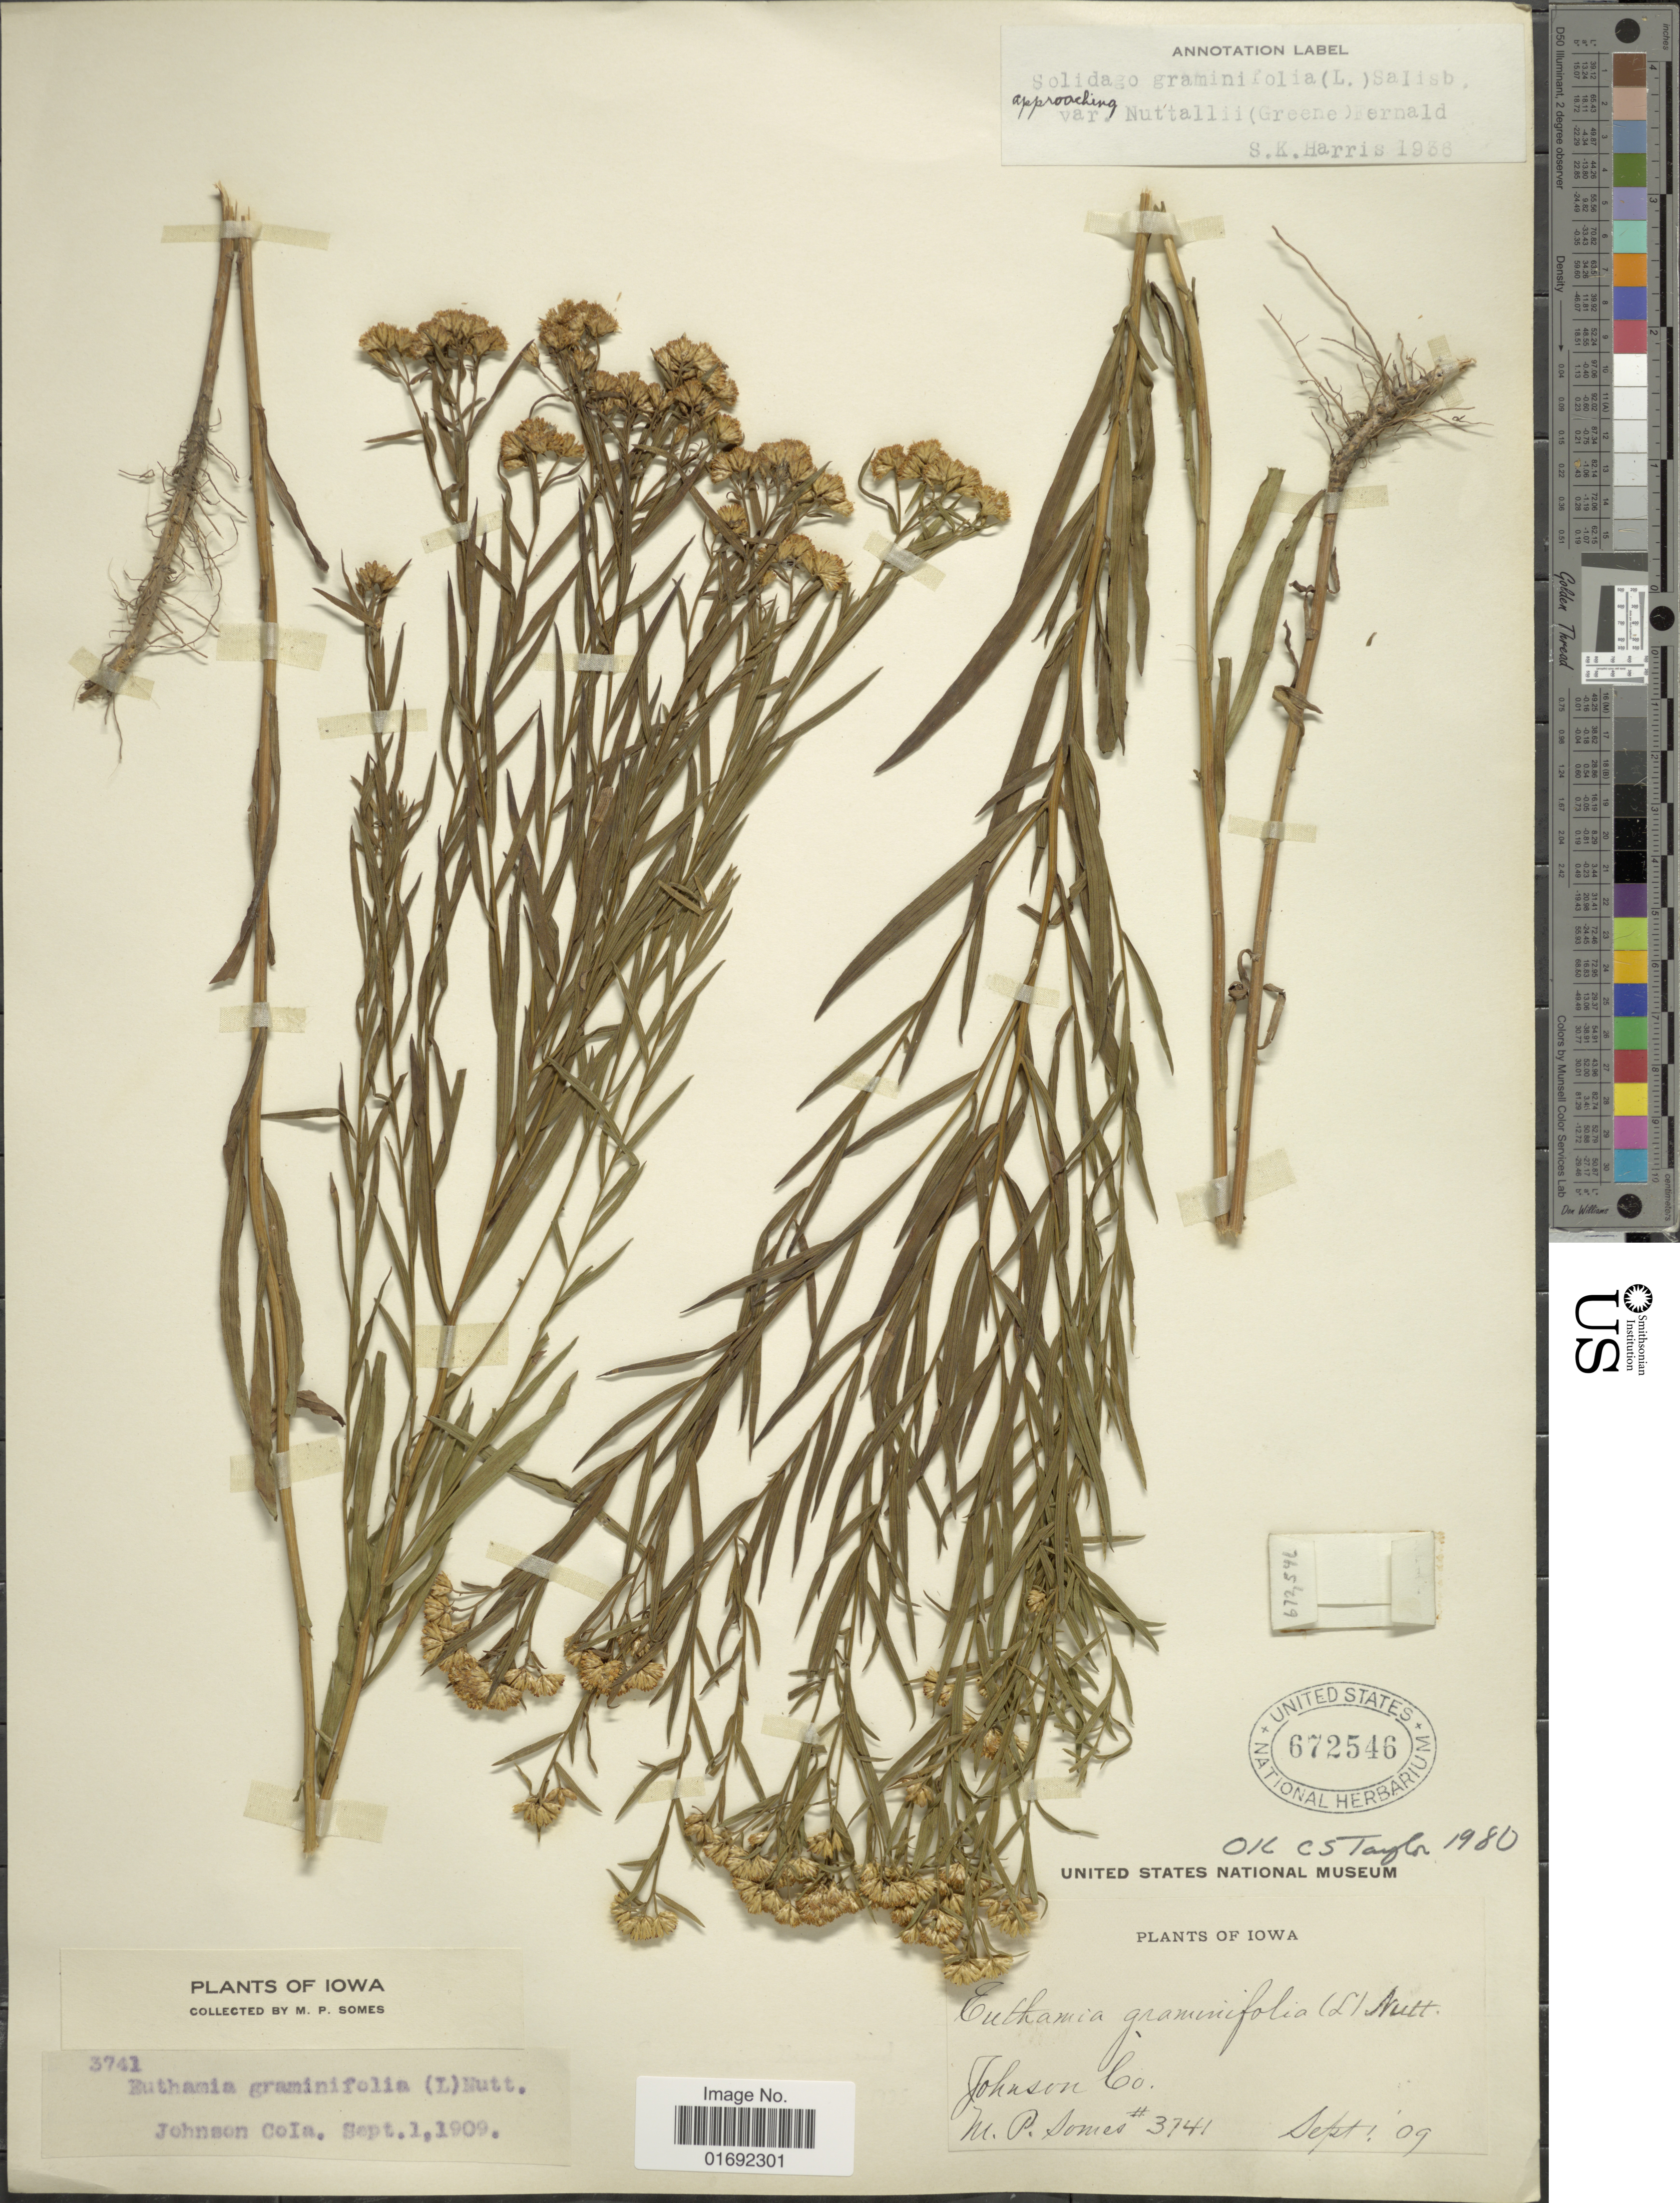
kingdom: Plantae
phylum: Tracheophyta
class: Magnoliopsida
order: Asterales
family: Asteraceae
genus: Euthamia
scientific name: Euthamia graminifolia var. major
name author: (Michx.) Moldenke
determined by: Urbatsch, Lowell E., Curator (LSU), Louisiana State University (UNITED STATES)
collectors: M. Somes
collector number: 3741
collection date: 1909-09-01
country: United States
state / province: Iowa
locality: Johnson Co.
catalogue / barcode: US 672546